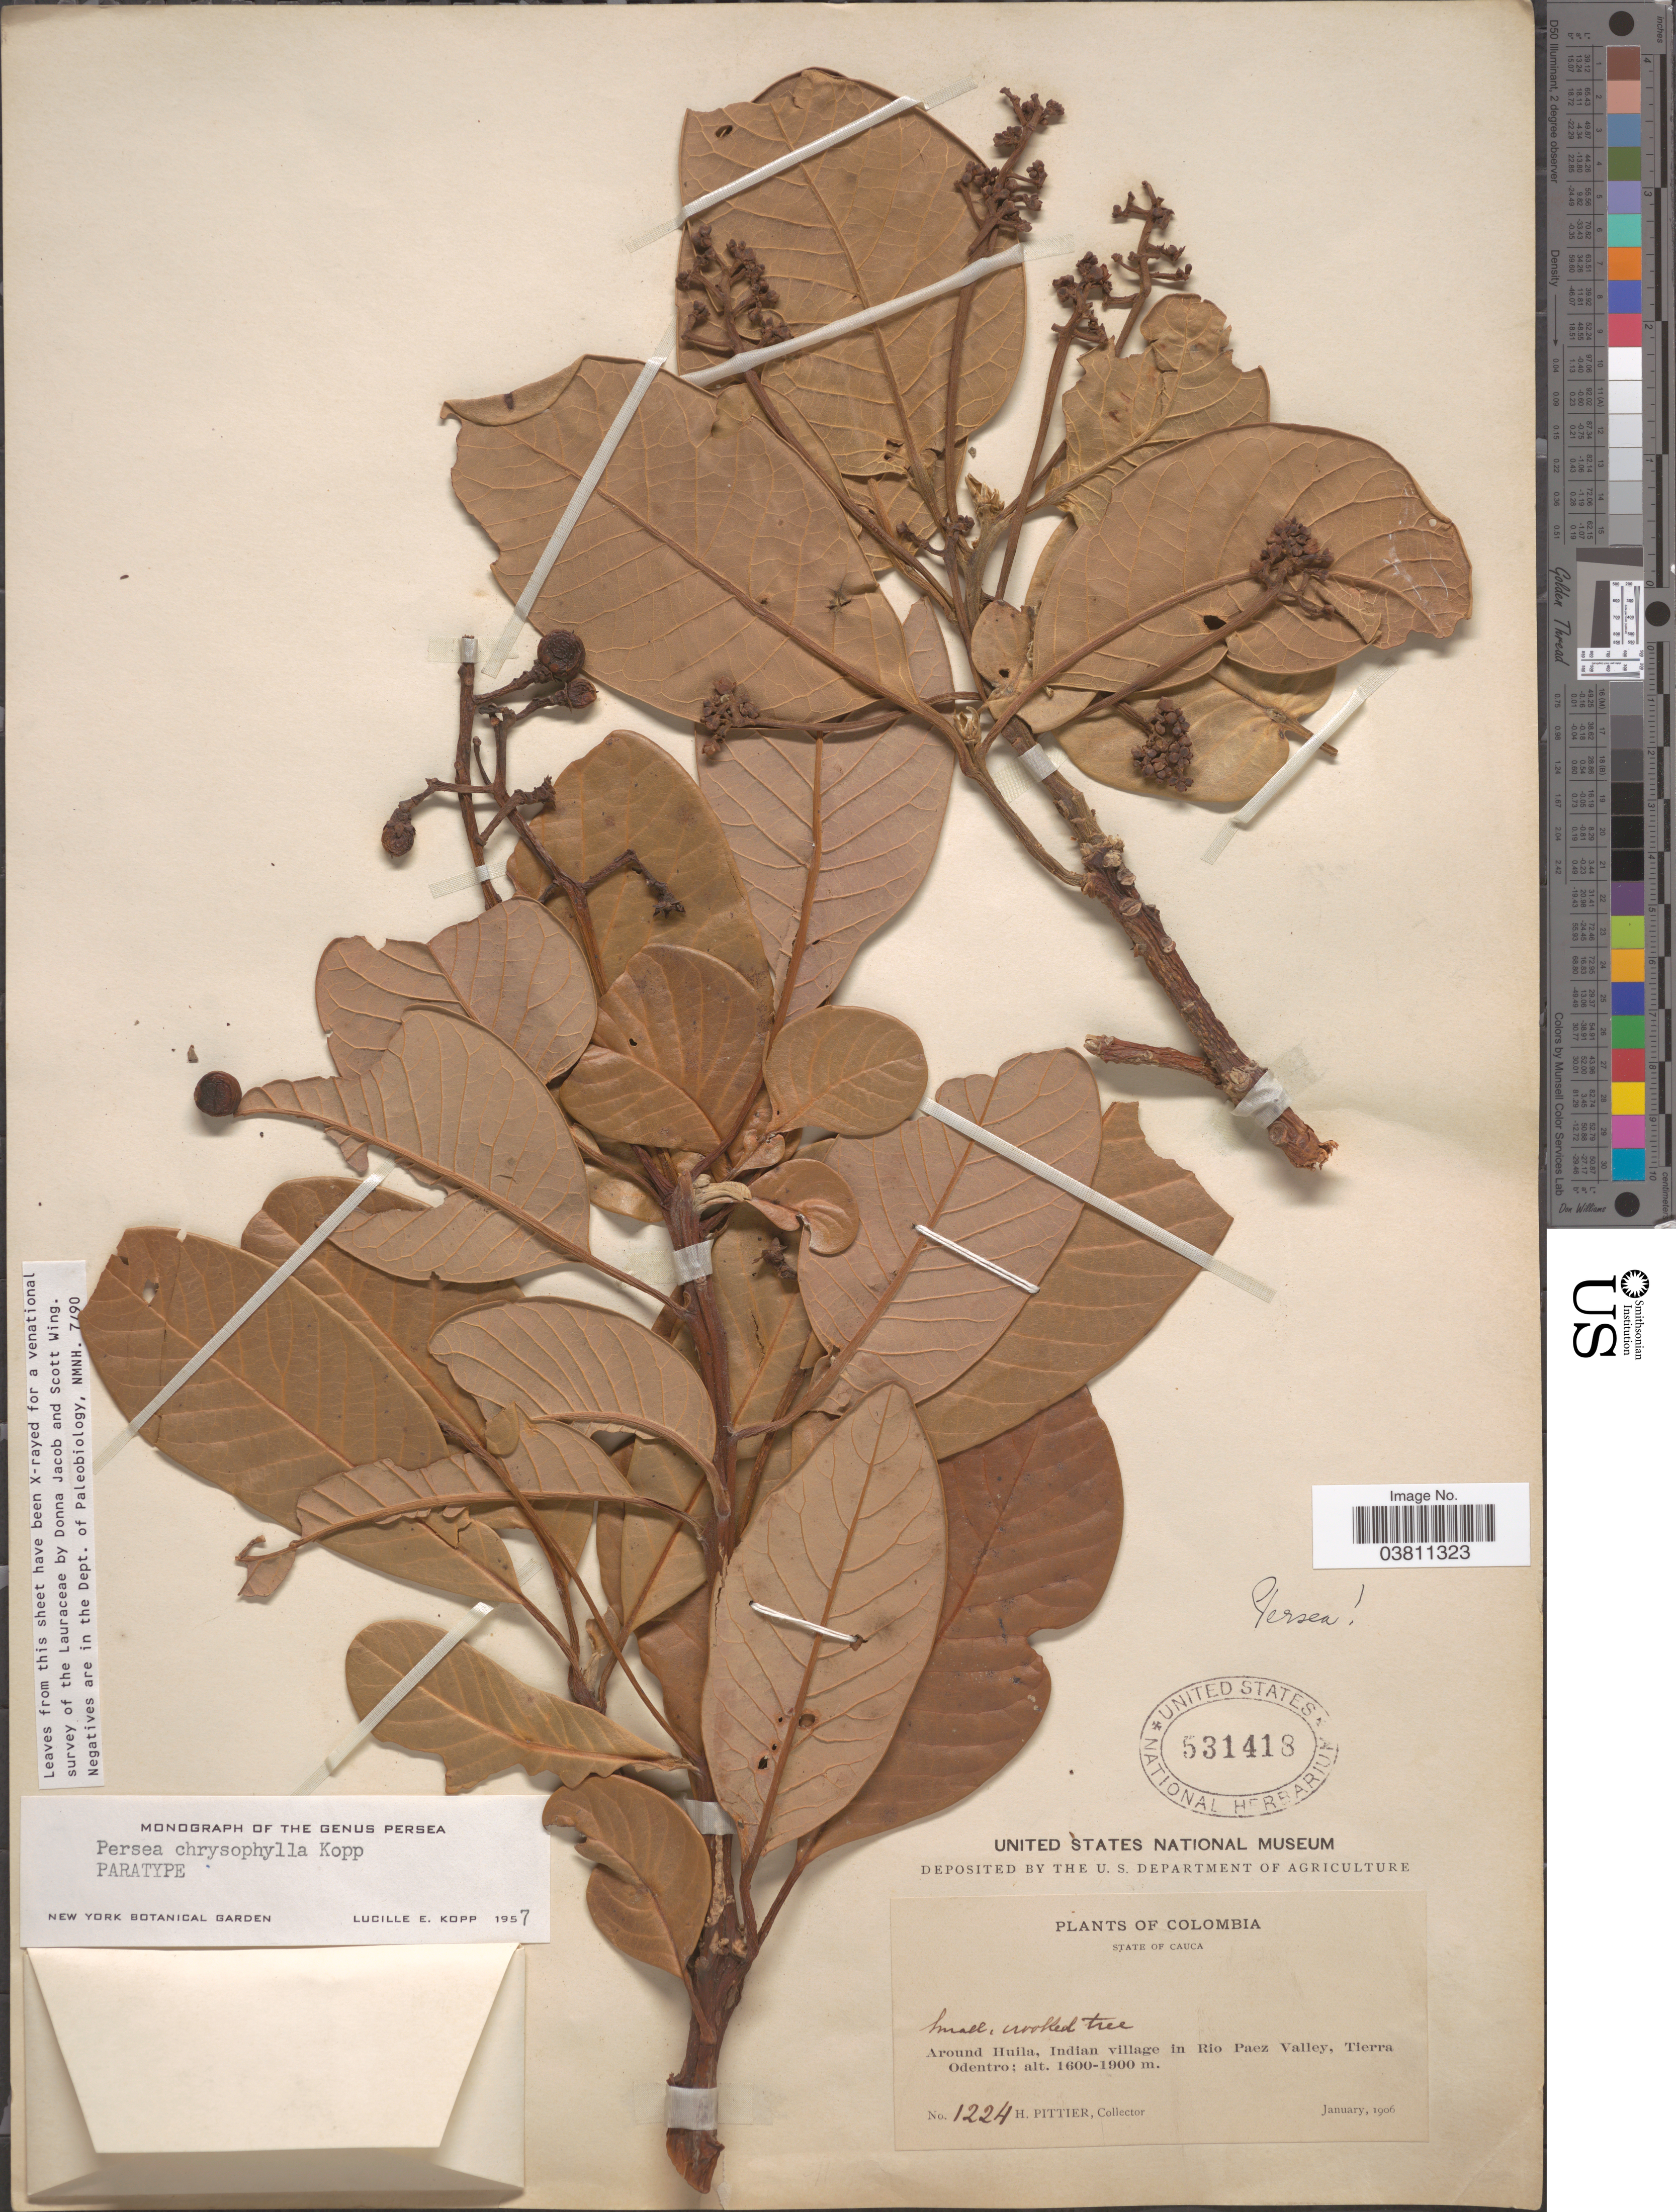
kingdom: Plantae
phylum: Tracheophyta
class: Magnoliopsida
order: Laurales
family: Lauraceae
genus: Persea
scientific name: Persea chrysophylla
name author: L.E. Kopp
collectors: H. F. Pittier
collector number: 1224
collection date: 1906-01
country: Colombia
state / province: Cauca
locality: Around Huila, Indian village in Rio Paez Valley, Tierra Odentro.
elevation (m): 1600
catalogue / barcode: US 531418